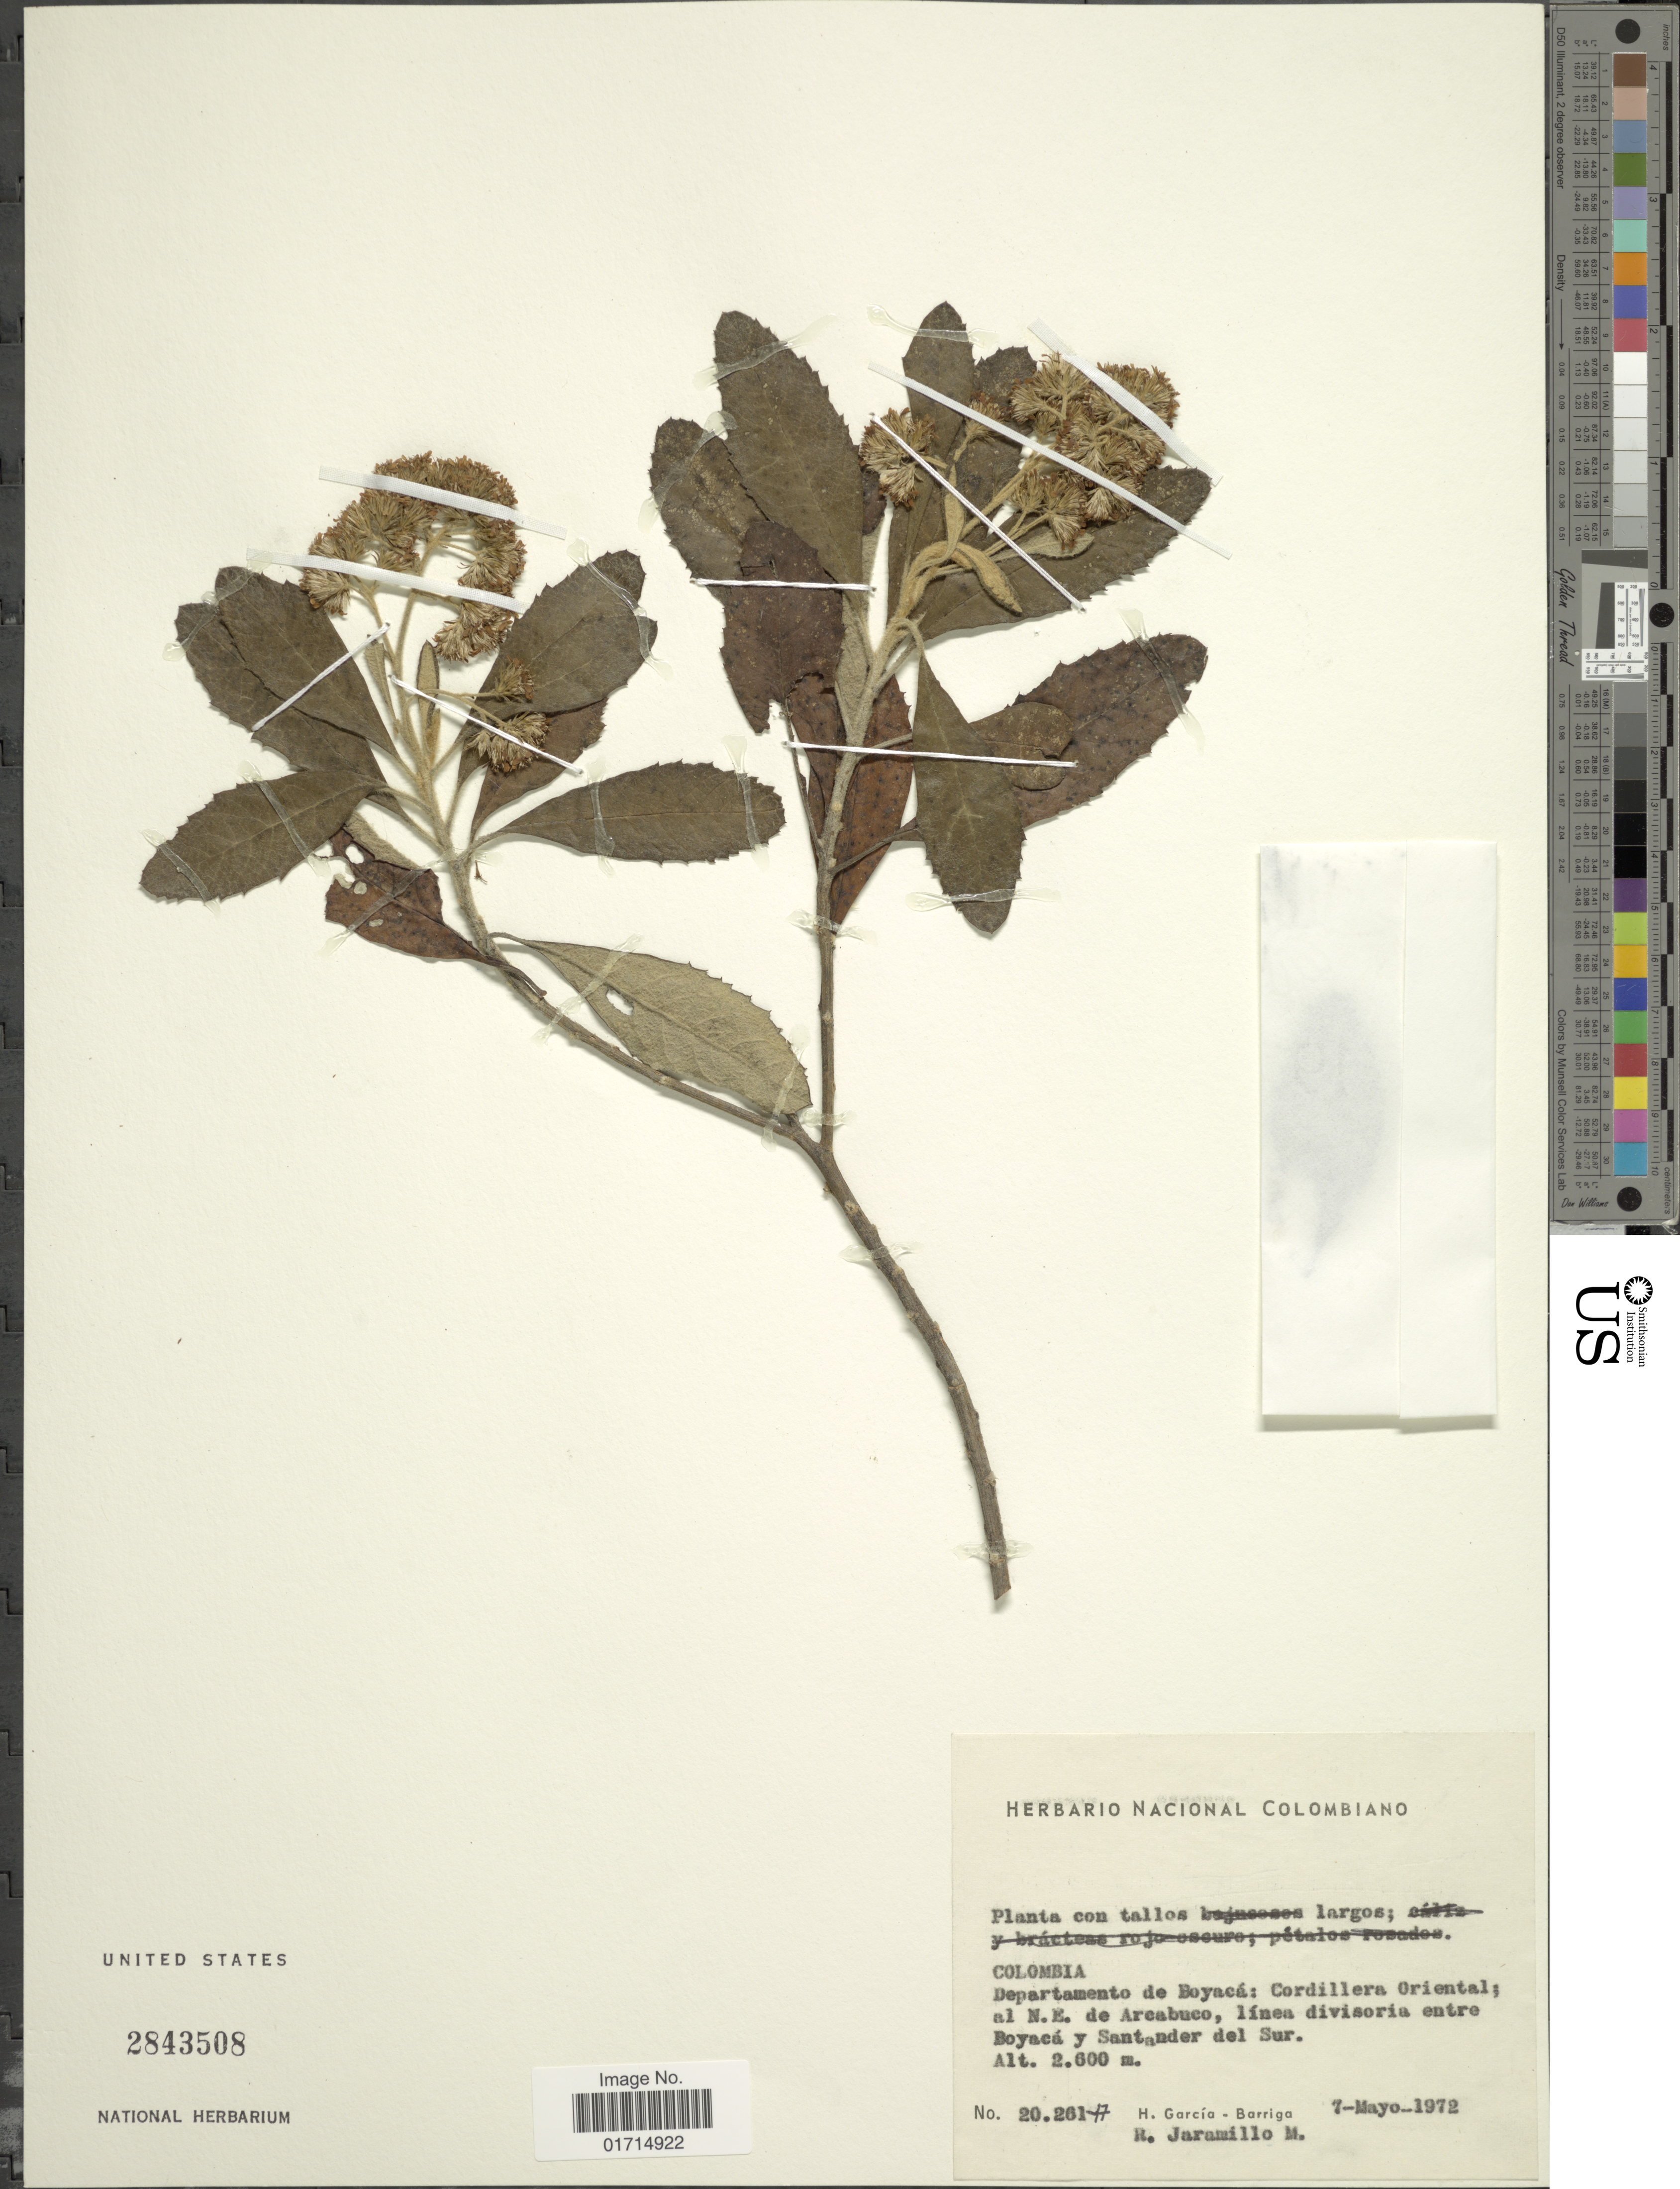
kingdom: Plantae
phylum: Tracheophyta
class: Magnoliopsida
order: Asterales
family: Asteraceae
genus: Diplostephium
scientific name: Diplostephium tenuifolium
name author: Cuatrec.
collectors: H. García Barriga & R. Jaramillo M.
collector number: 20261-17*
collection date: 1972-05-07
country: Colombia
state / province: Boyacá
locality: Colombia. Departamento de Boyacá: Cordillera Oriental; al N. E. de Arcabuco, linea divisoria entre Boyacá y Santander del Sur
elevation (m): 2600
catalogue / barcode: US 2843508